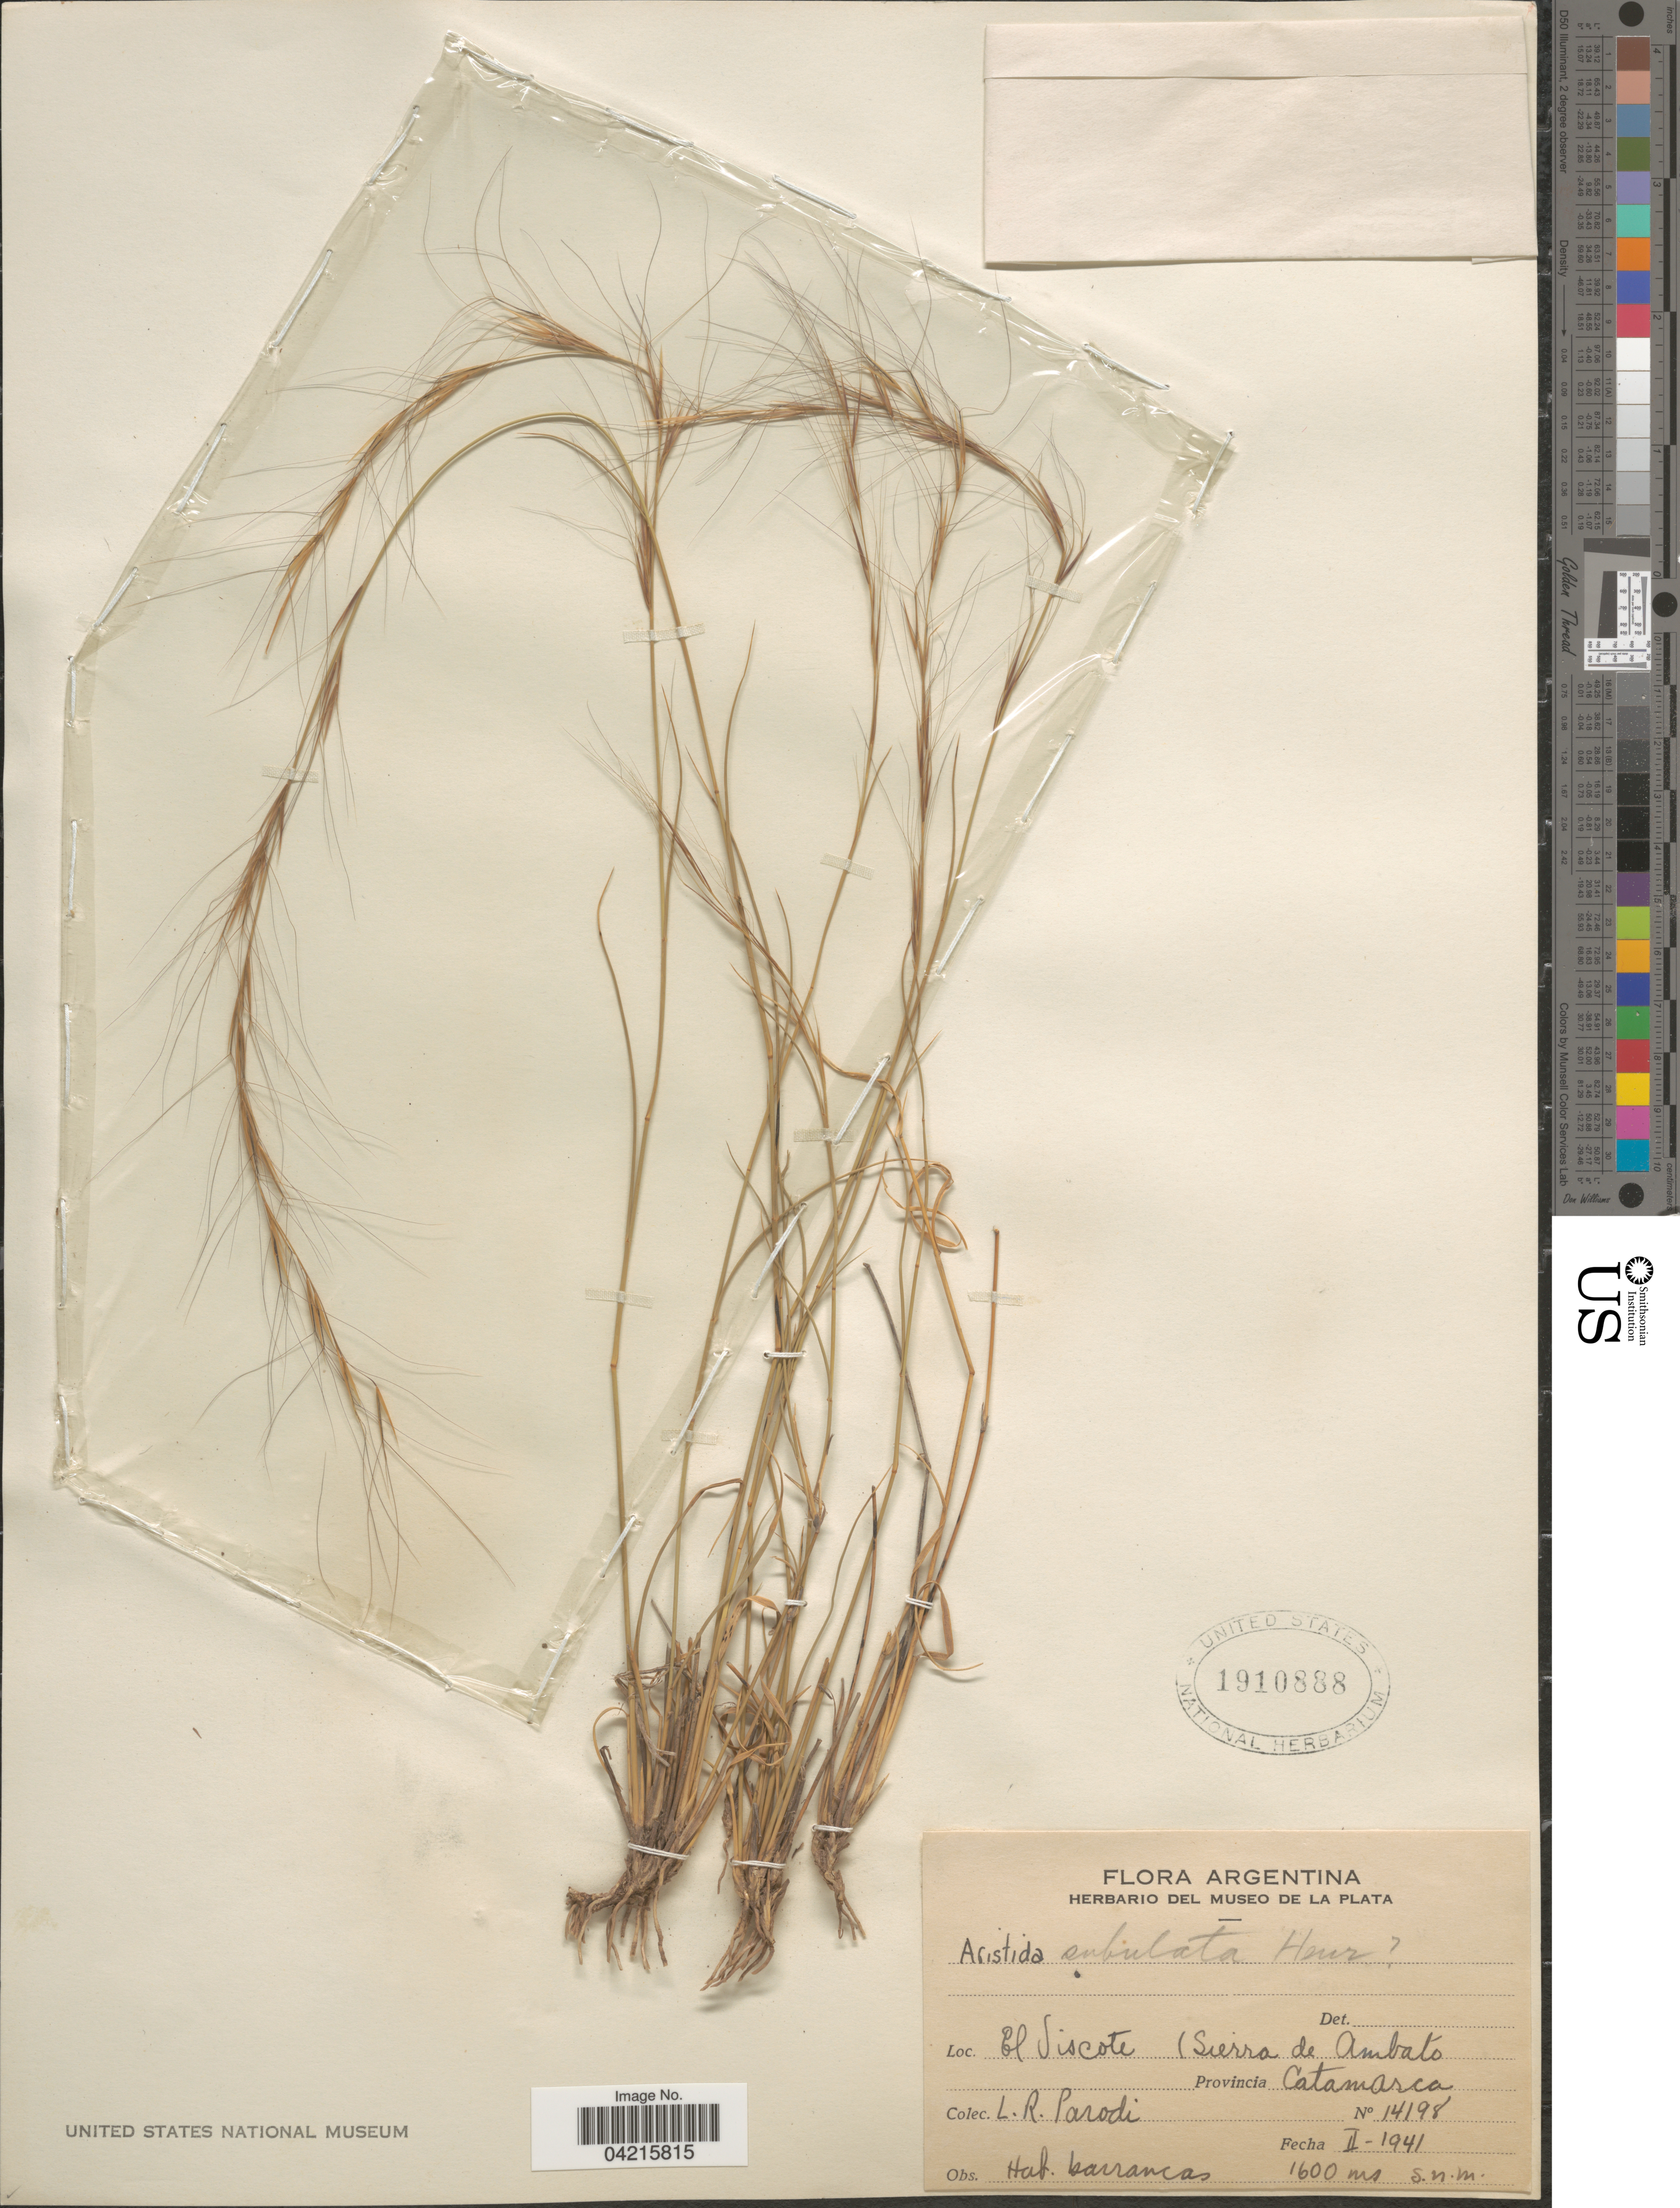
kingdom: Plantae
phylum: Tracheophyta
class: Liliopsida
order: Poales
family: Poaceae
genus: Aristida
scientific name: Aristida subulata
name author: Henr.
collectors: L. R. Parodi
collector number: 14198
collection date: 1941-02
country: Argentina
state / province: Catamarca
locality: El Viscote. Sierra de Ambato.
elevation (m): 1600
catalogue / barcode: US 1910888